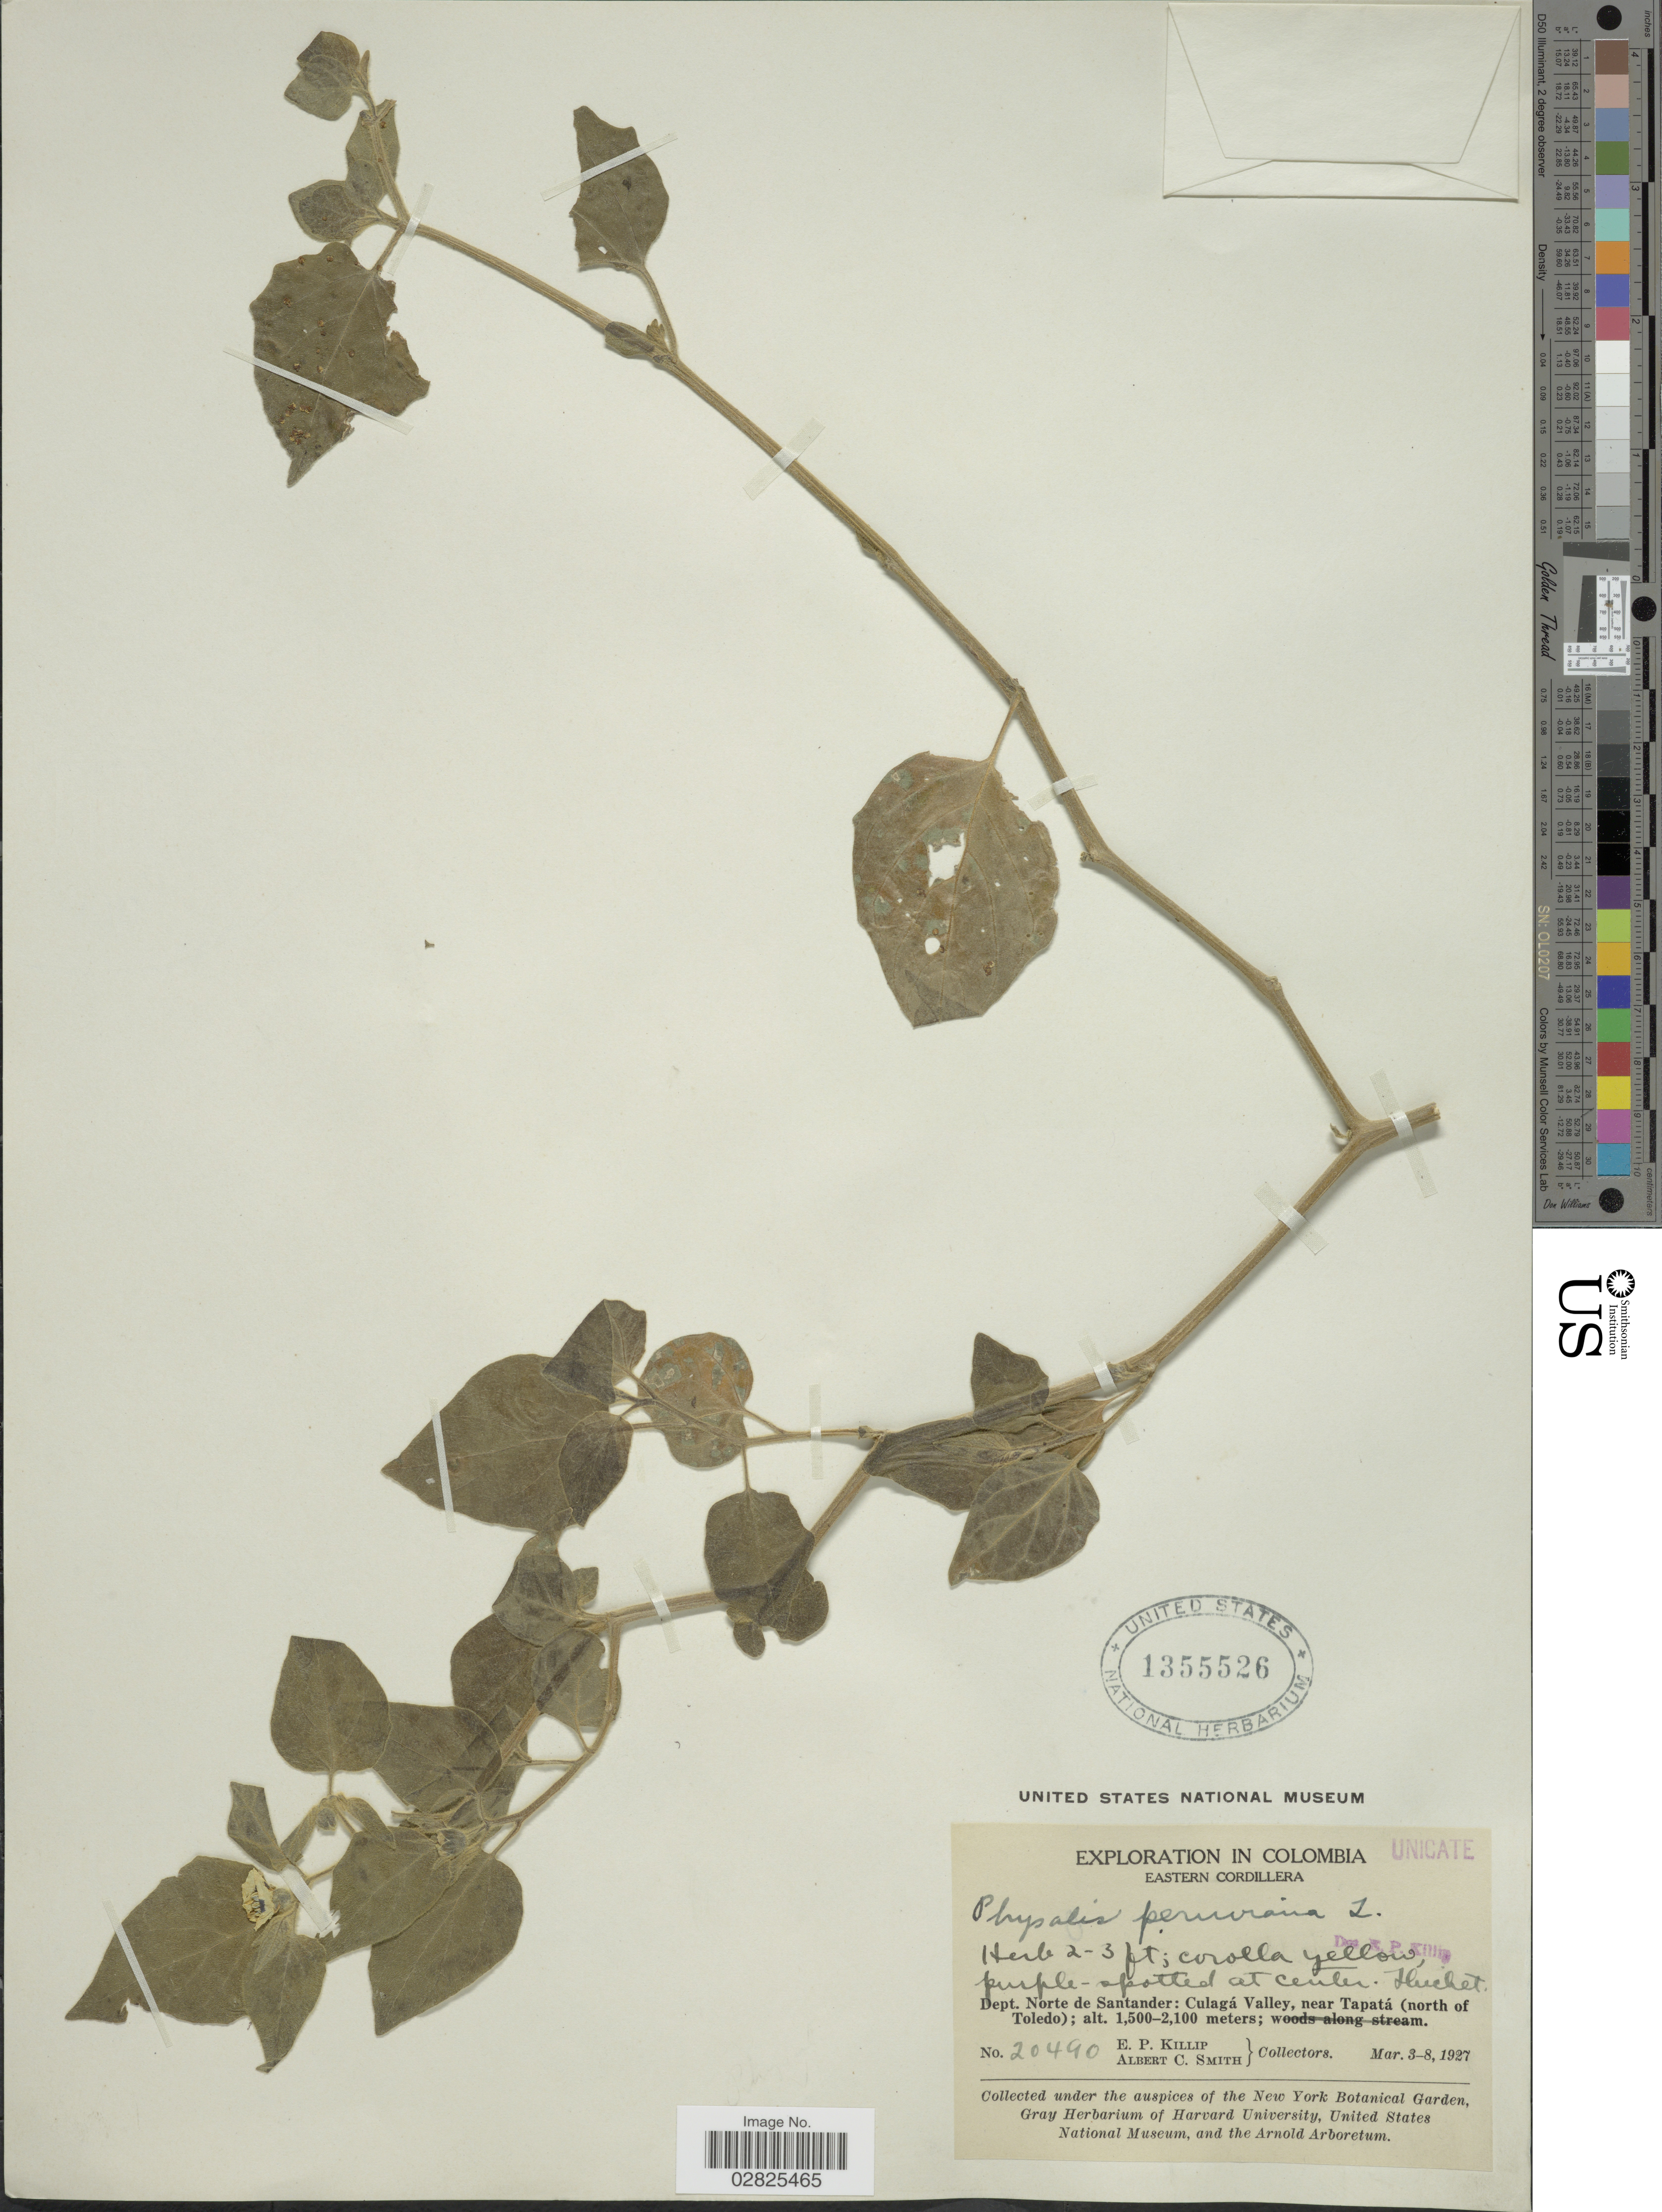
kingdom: Plantae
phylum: Tracheophyta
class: Magnoliopsida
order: Solanales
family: Solanaceae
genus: Physalis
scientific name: Physalis peruviana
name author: L.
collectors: E. P. Killip & A. C. Smith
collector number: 20490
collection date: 1927-03-03/1927-03-08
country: Colombia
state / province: Norte de Santander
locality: Eastern Cordillera. Dept. Norte de Santander: Culagá Valley, near Tapatá (north of Toledo).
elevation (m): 1500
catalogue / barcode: US 1355526